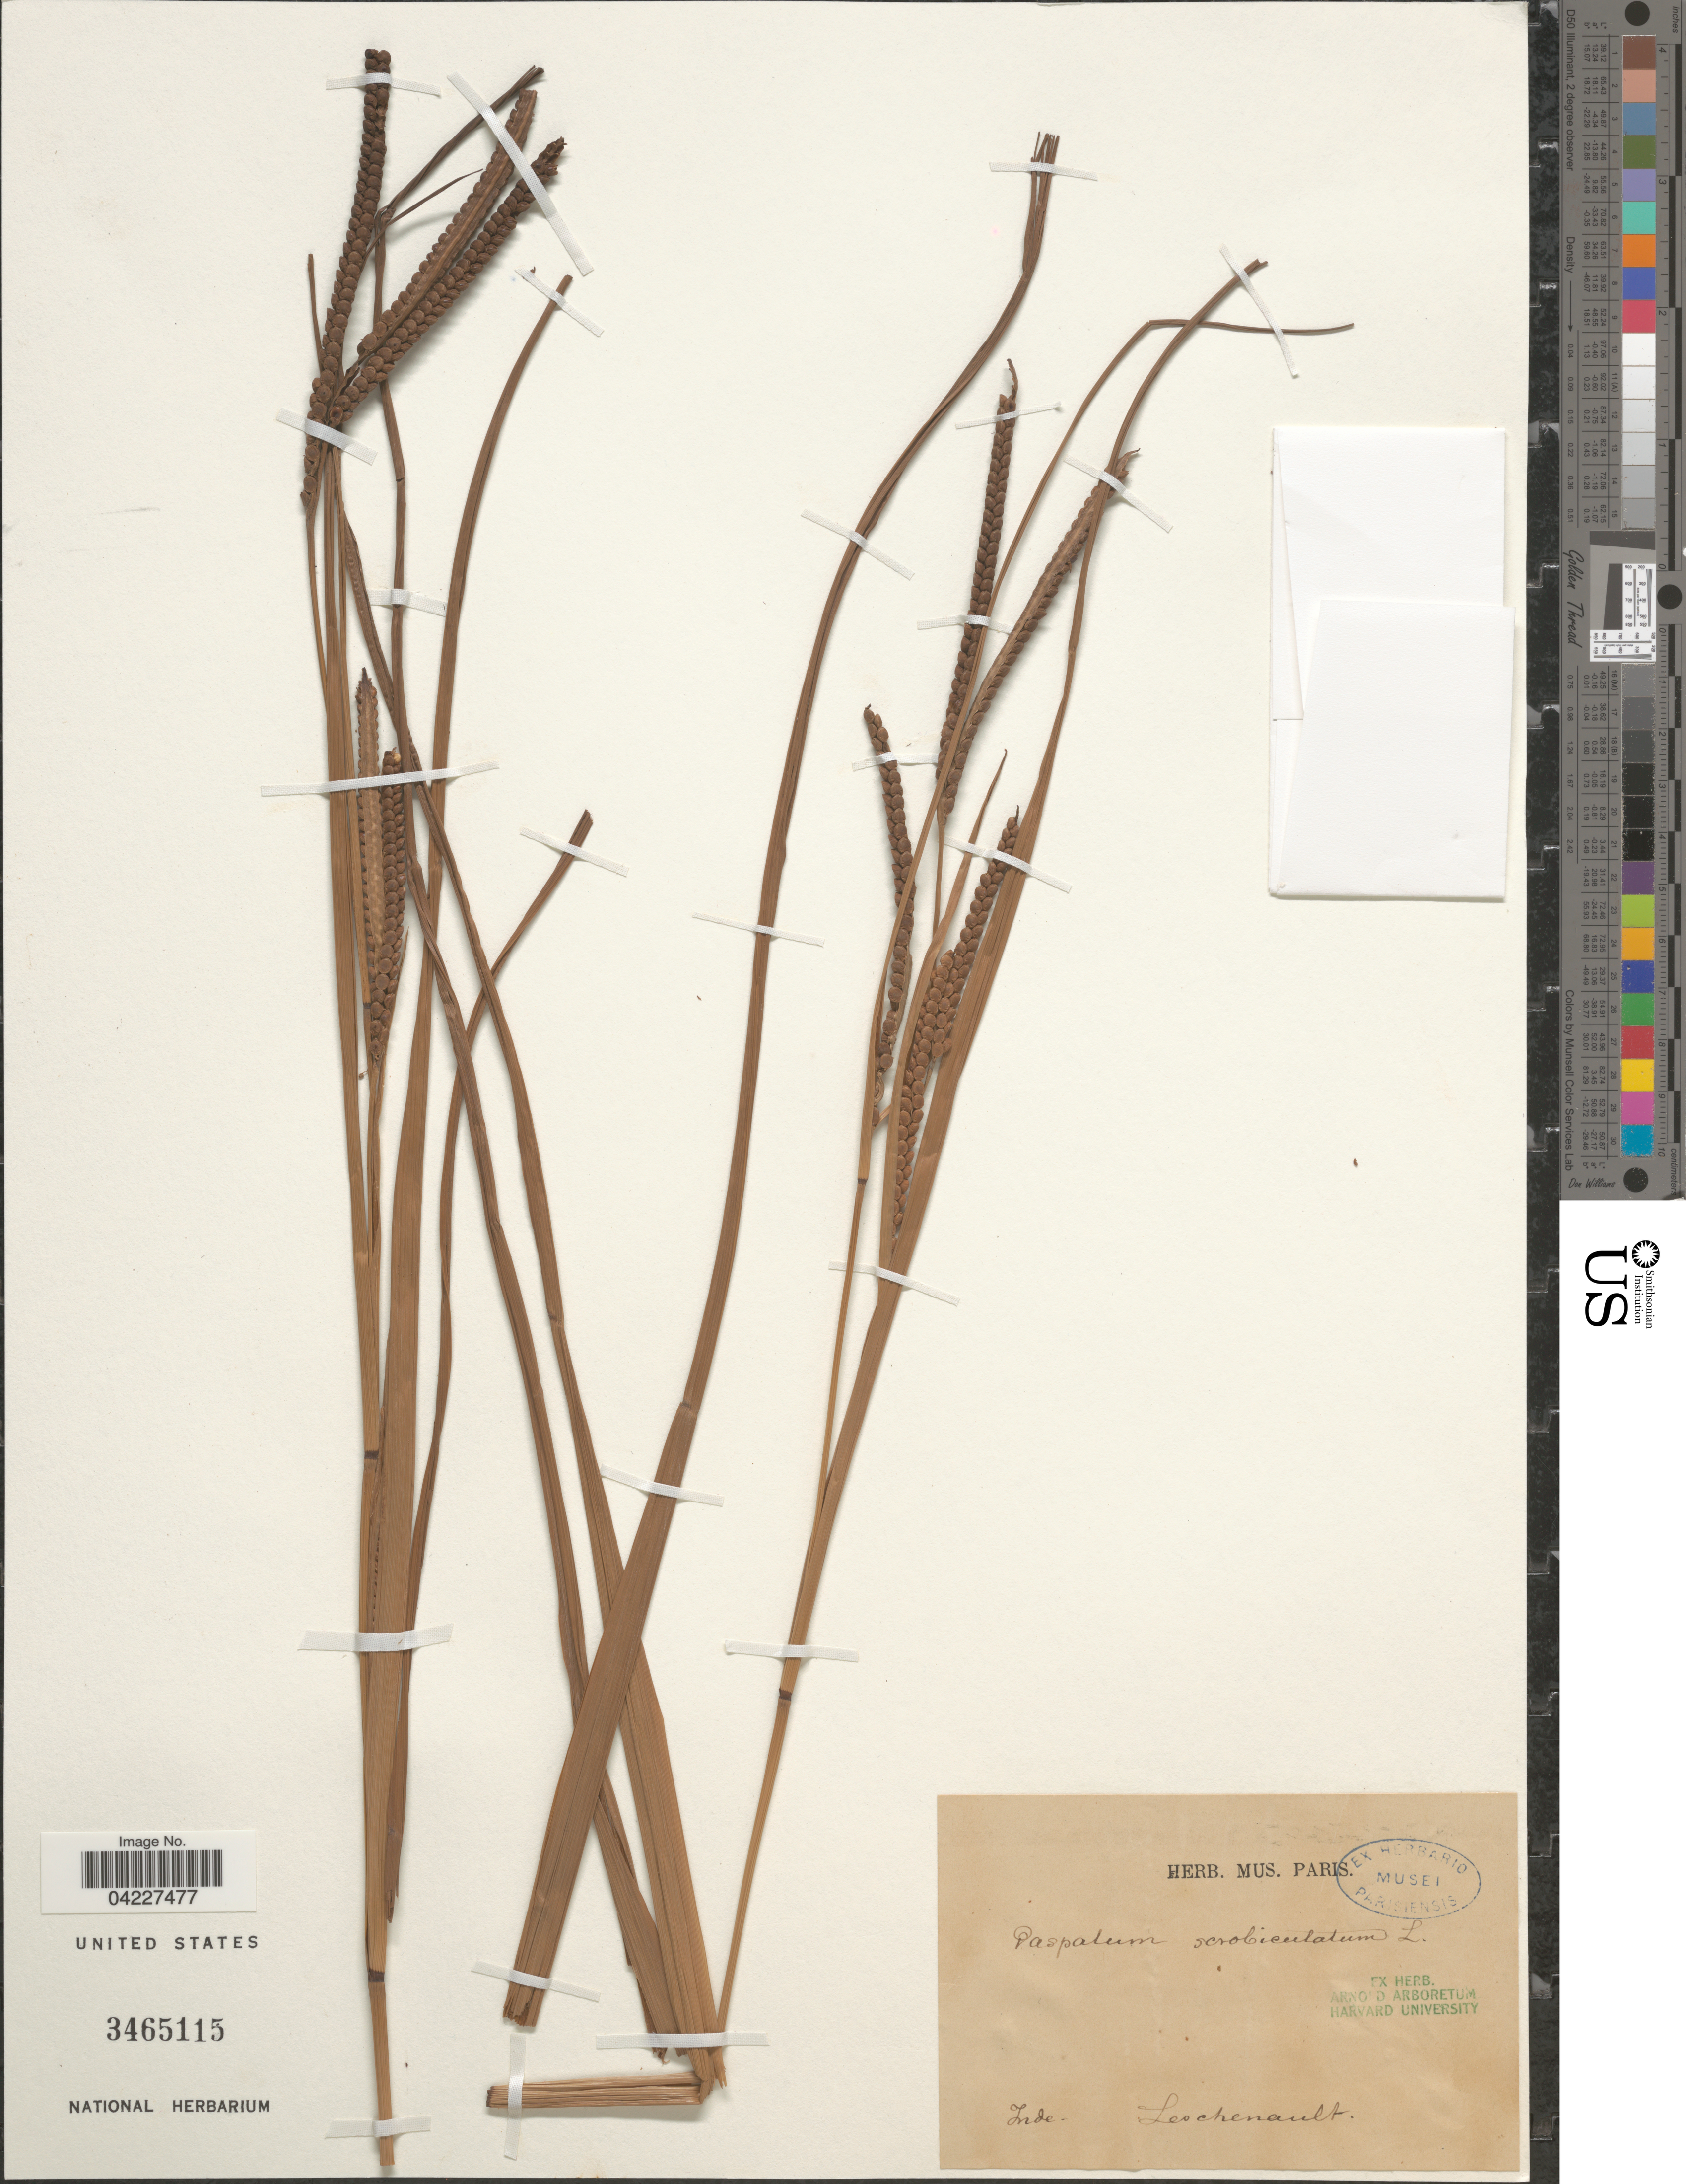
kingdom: Plantae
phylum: Tracheophyta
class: Liliopsida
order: Poales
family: Poaceae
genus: Paspalum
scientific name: Paspalum scrobiculatum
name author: L.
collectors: Leschenault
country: India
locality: Inde.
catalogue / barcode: US 3465115